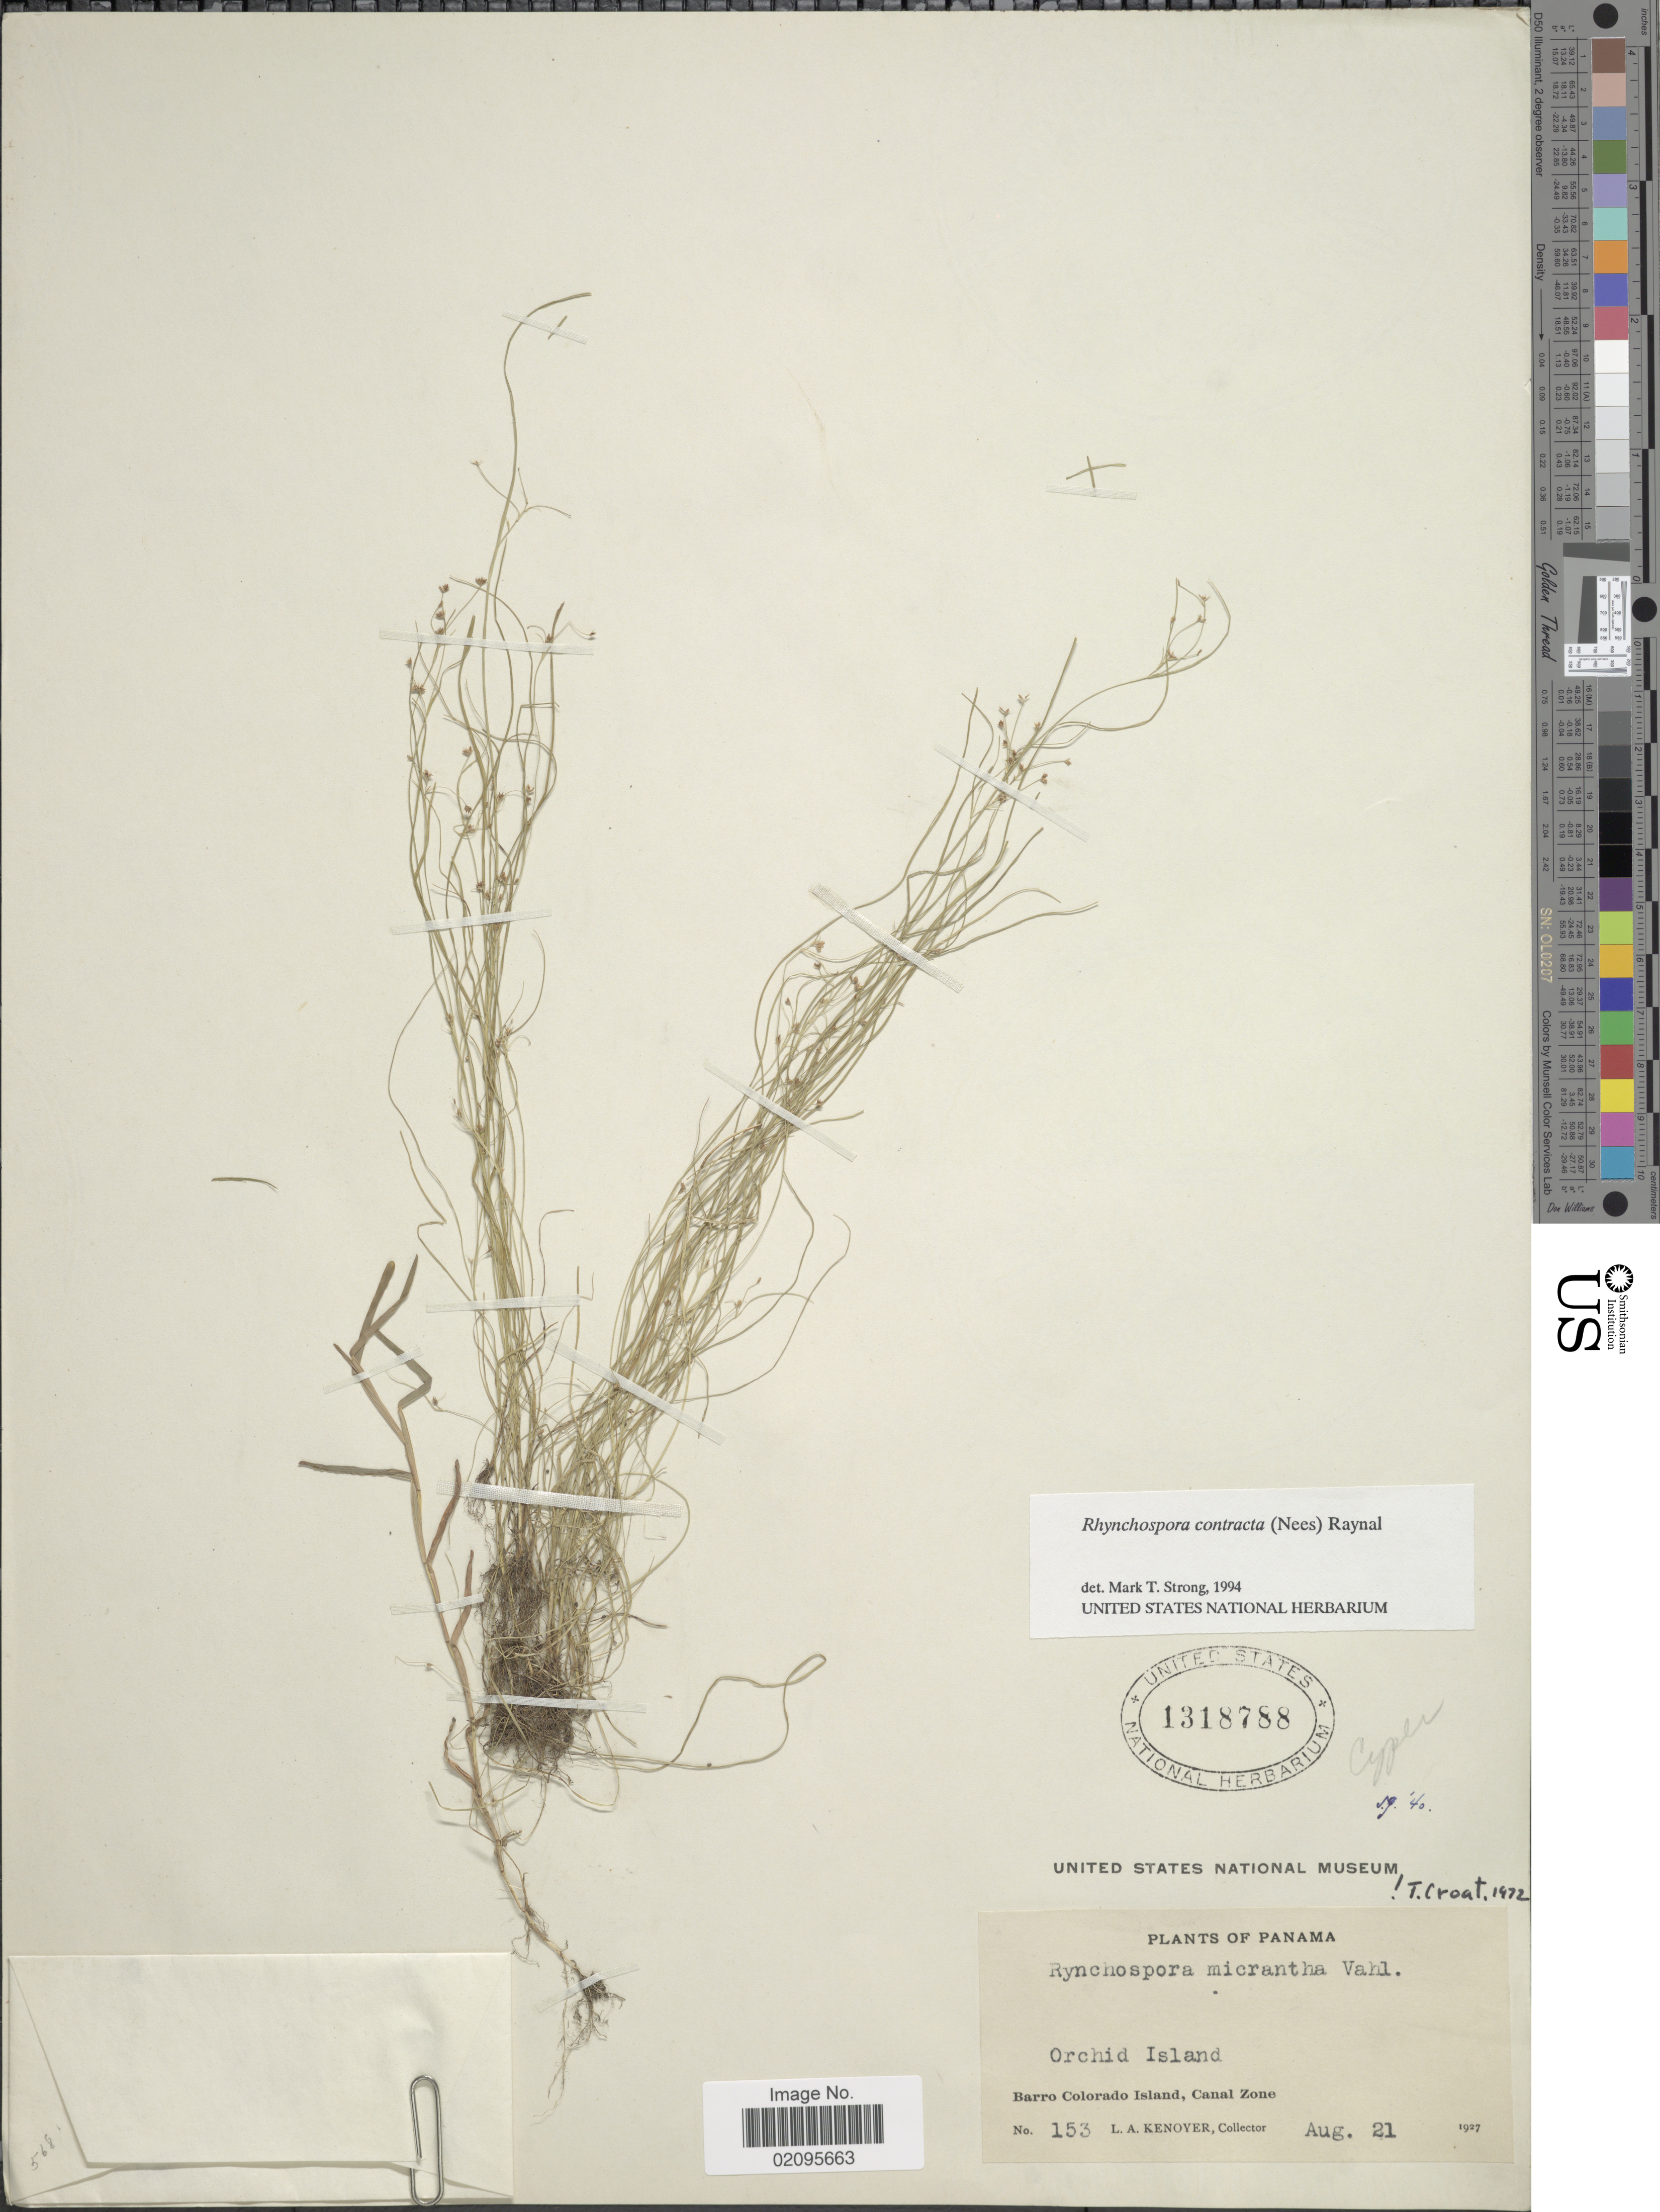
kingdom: Plantae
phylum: Tracheophyta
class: Liliopsida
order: Poales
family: Cyperaceae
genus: Rhynchospora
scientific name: Rhynchospora contracta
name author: (Nees) J. Raynal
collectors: L. A. Kenoyer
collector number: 153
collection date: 1927-08-21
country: Panama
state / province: Panamá Oeste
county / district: Canal Zone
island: Orchid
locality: Orchid Island, Barro Colorado Island, Canal Zone.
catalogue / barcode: US 1318788